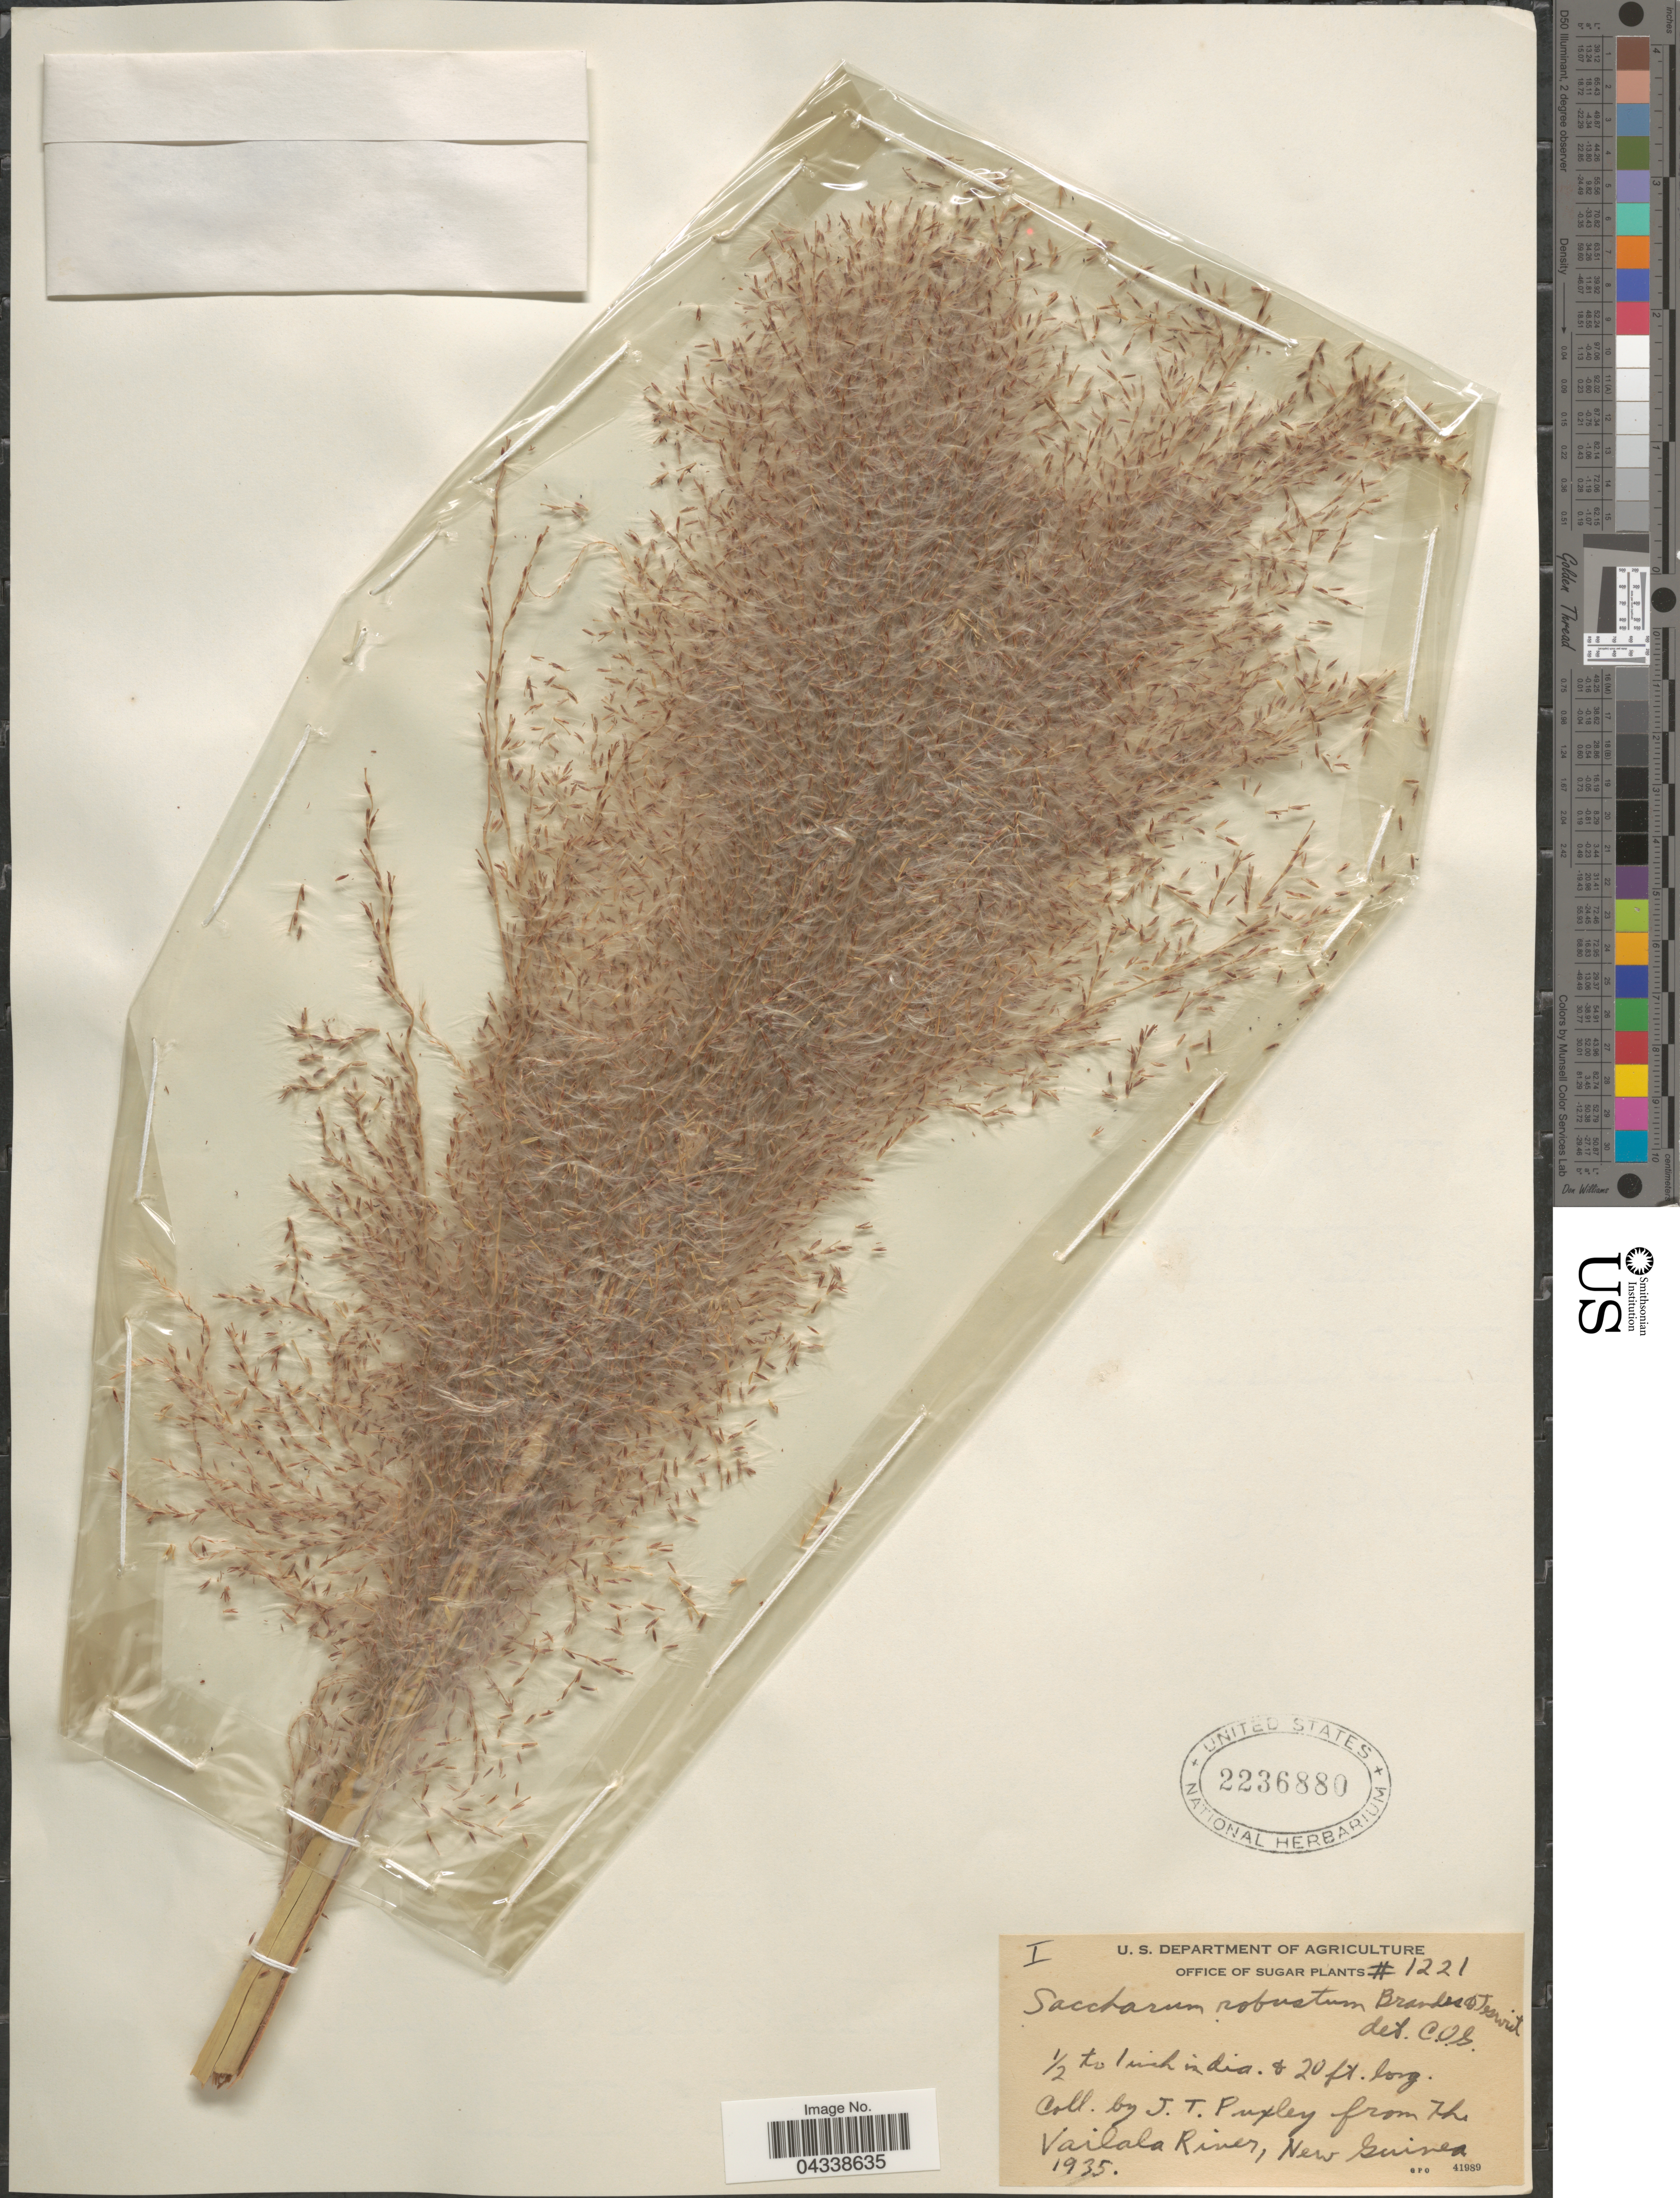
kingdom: Plantae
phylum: Tracheophyta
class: Liliopsida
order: Poales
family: Poaceae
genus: Saccharum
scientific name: Saccharum robustum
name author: Brandes & Jeswiet ex Grassl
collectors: J. Puxley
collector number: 1221?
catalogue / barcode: US 2236880